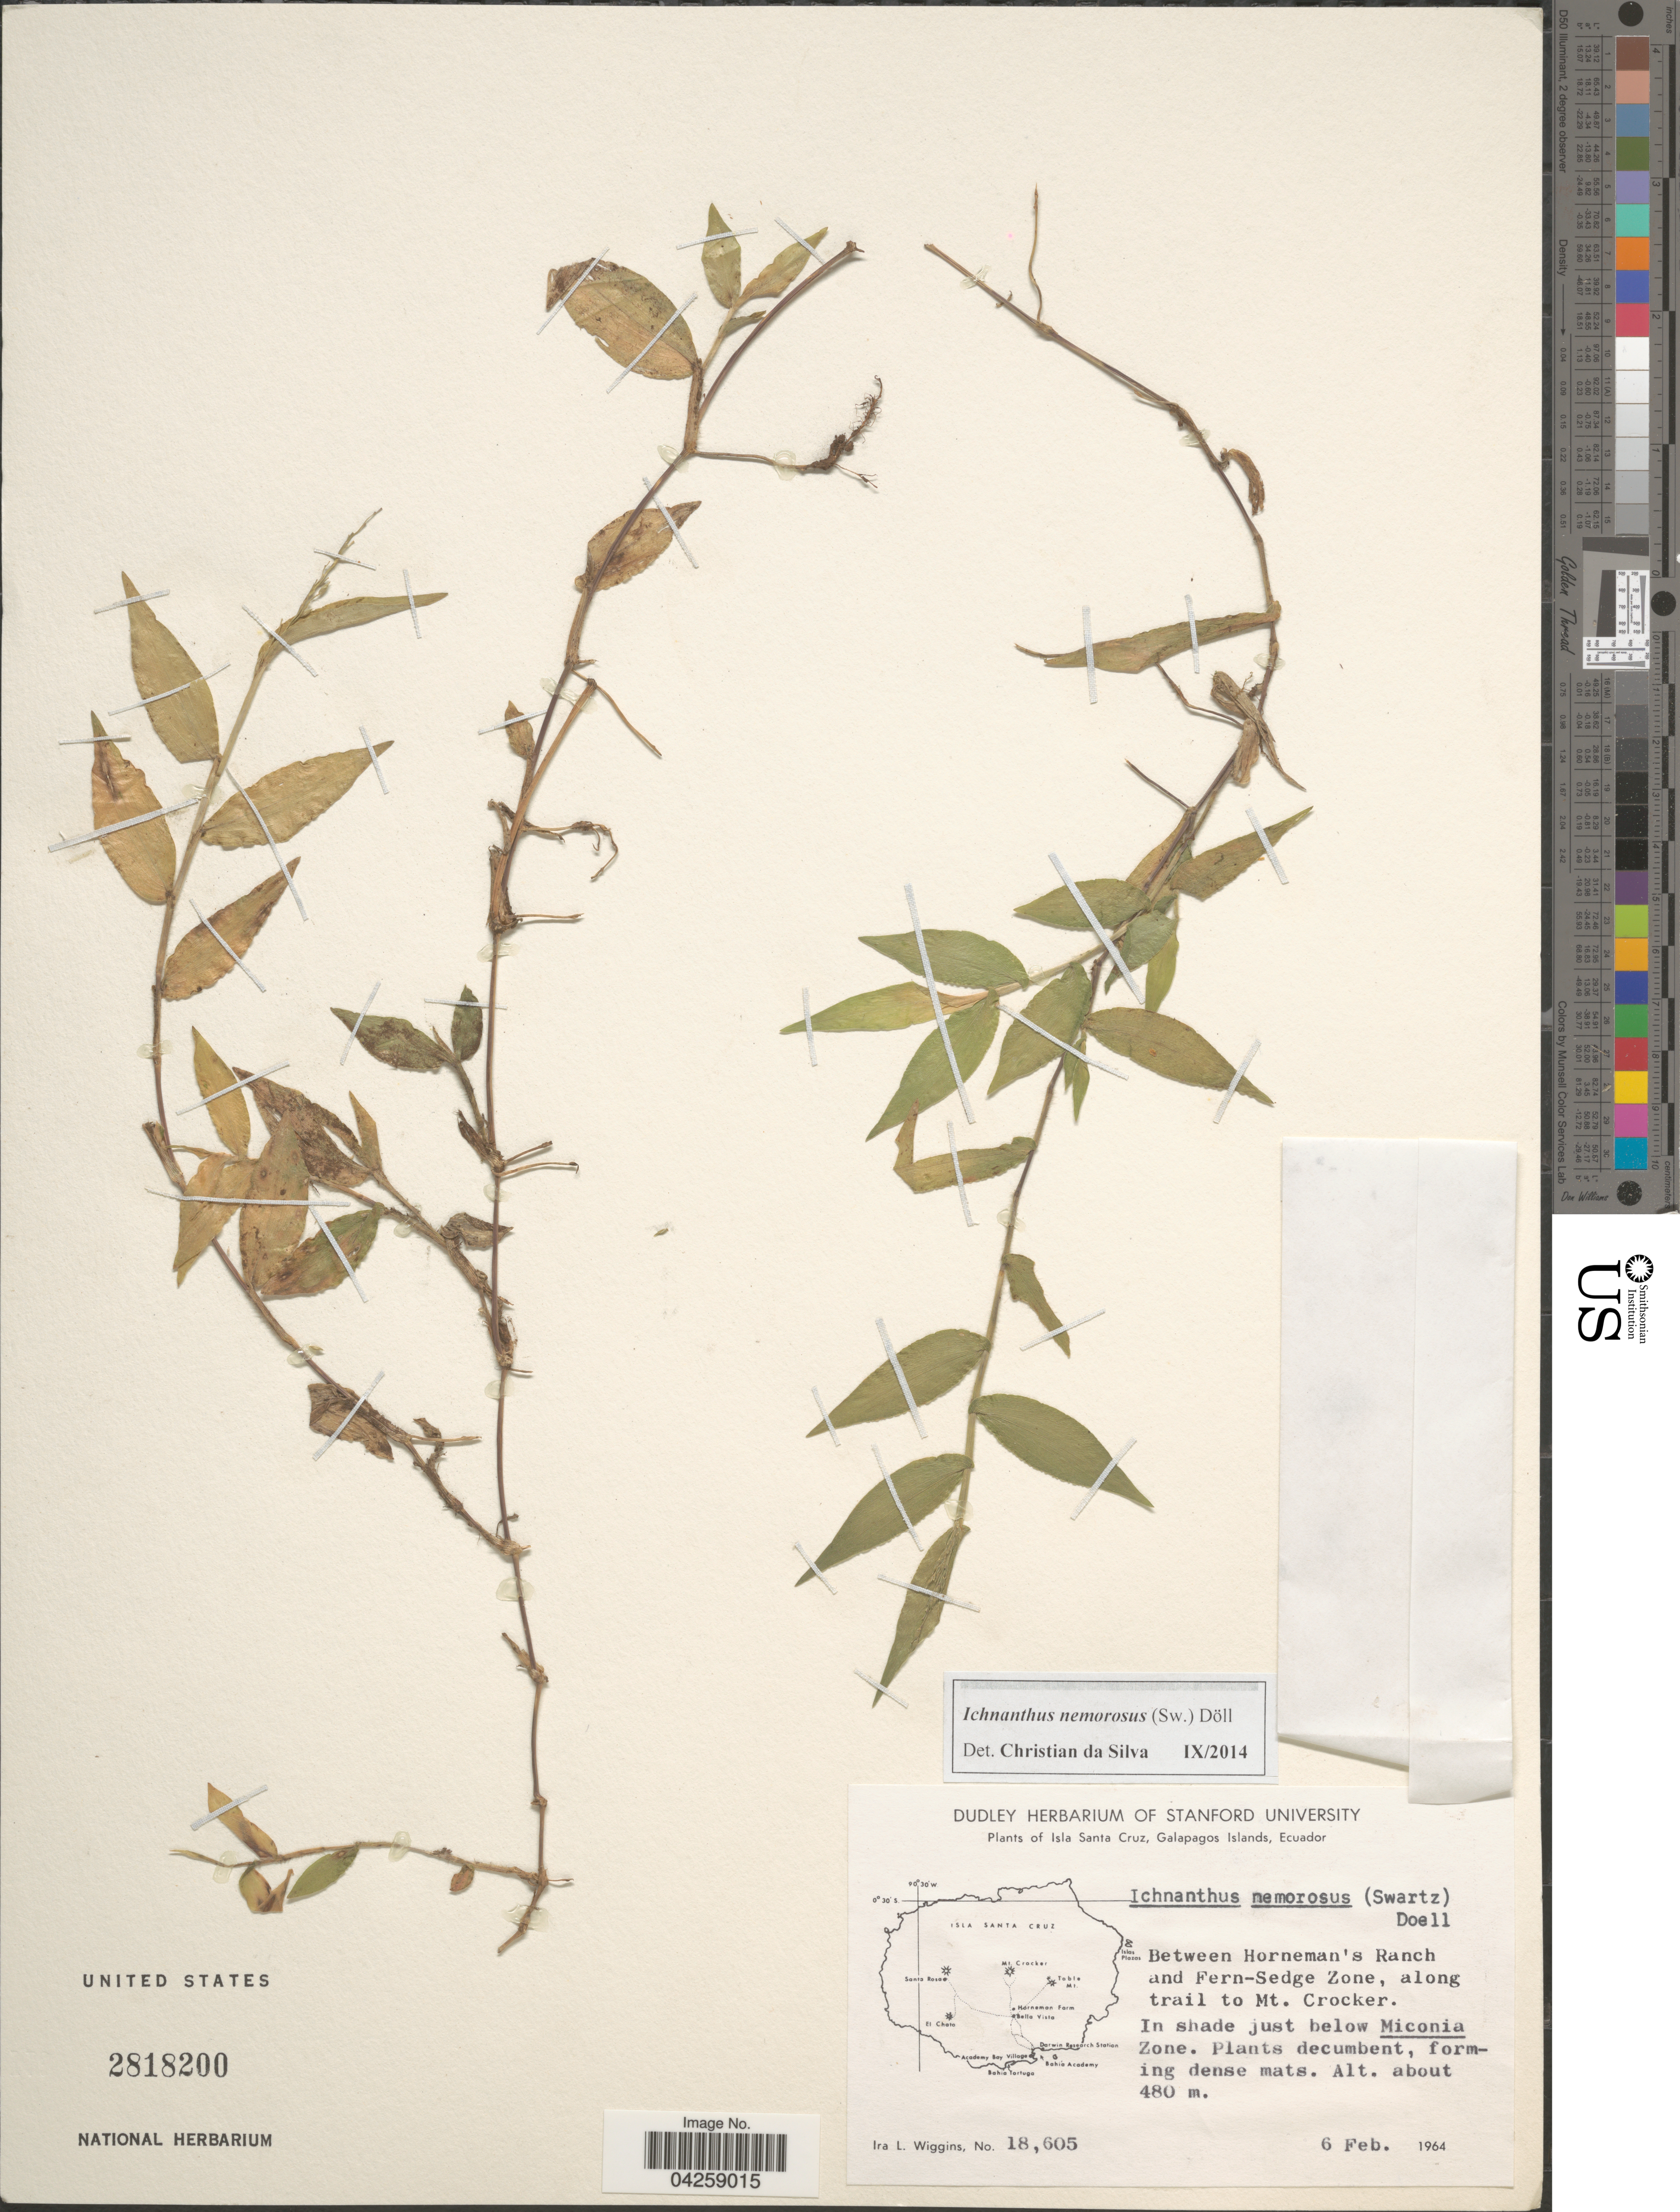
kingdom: Plantae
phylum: Tracheophyta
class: Liliopsida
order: Poales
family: Poaceae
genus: Ichnanthus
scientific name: Ichnanthus nemorosus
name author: (Sw.) Döll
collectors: I. L. Wiggins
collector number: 18605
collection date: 1964-02-06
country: Ecuador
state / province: Colón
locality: Isla Santa Cruz, Galapagos Islands. Between Horneman's Ranch and Fern-Sedge Zone, along trail to Mt. Crocker. In shade just below Miconia Zone.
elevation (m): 480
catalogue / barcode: US 2818200